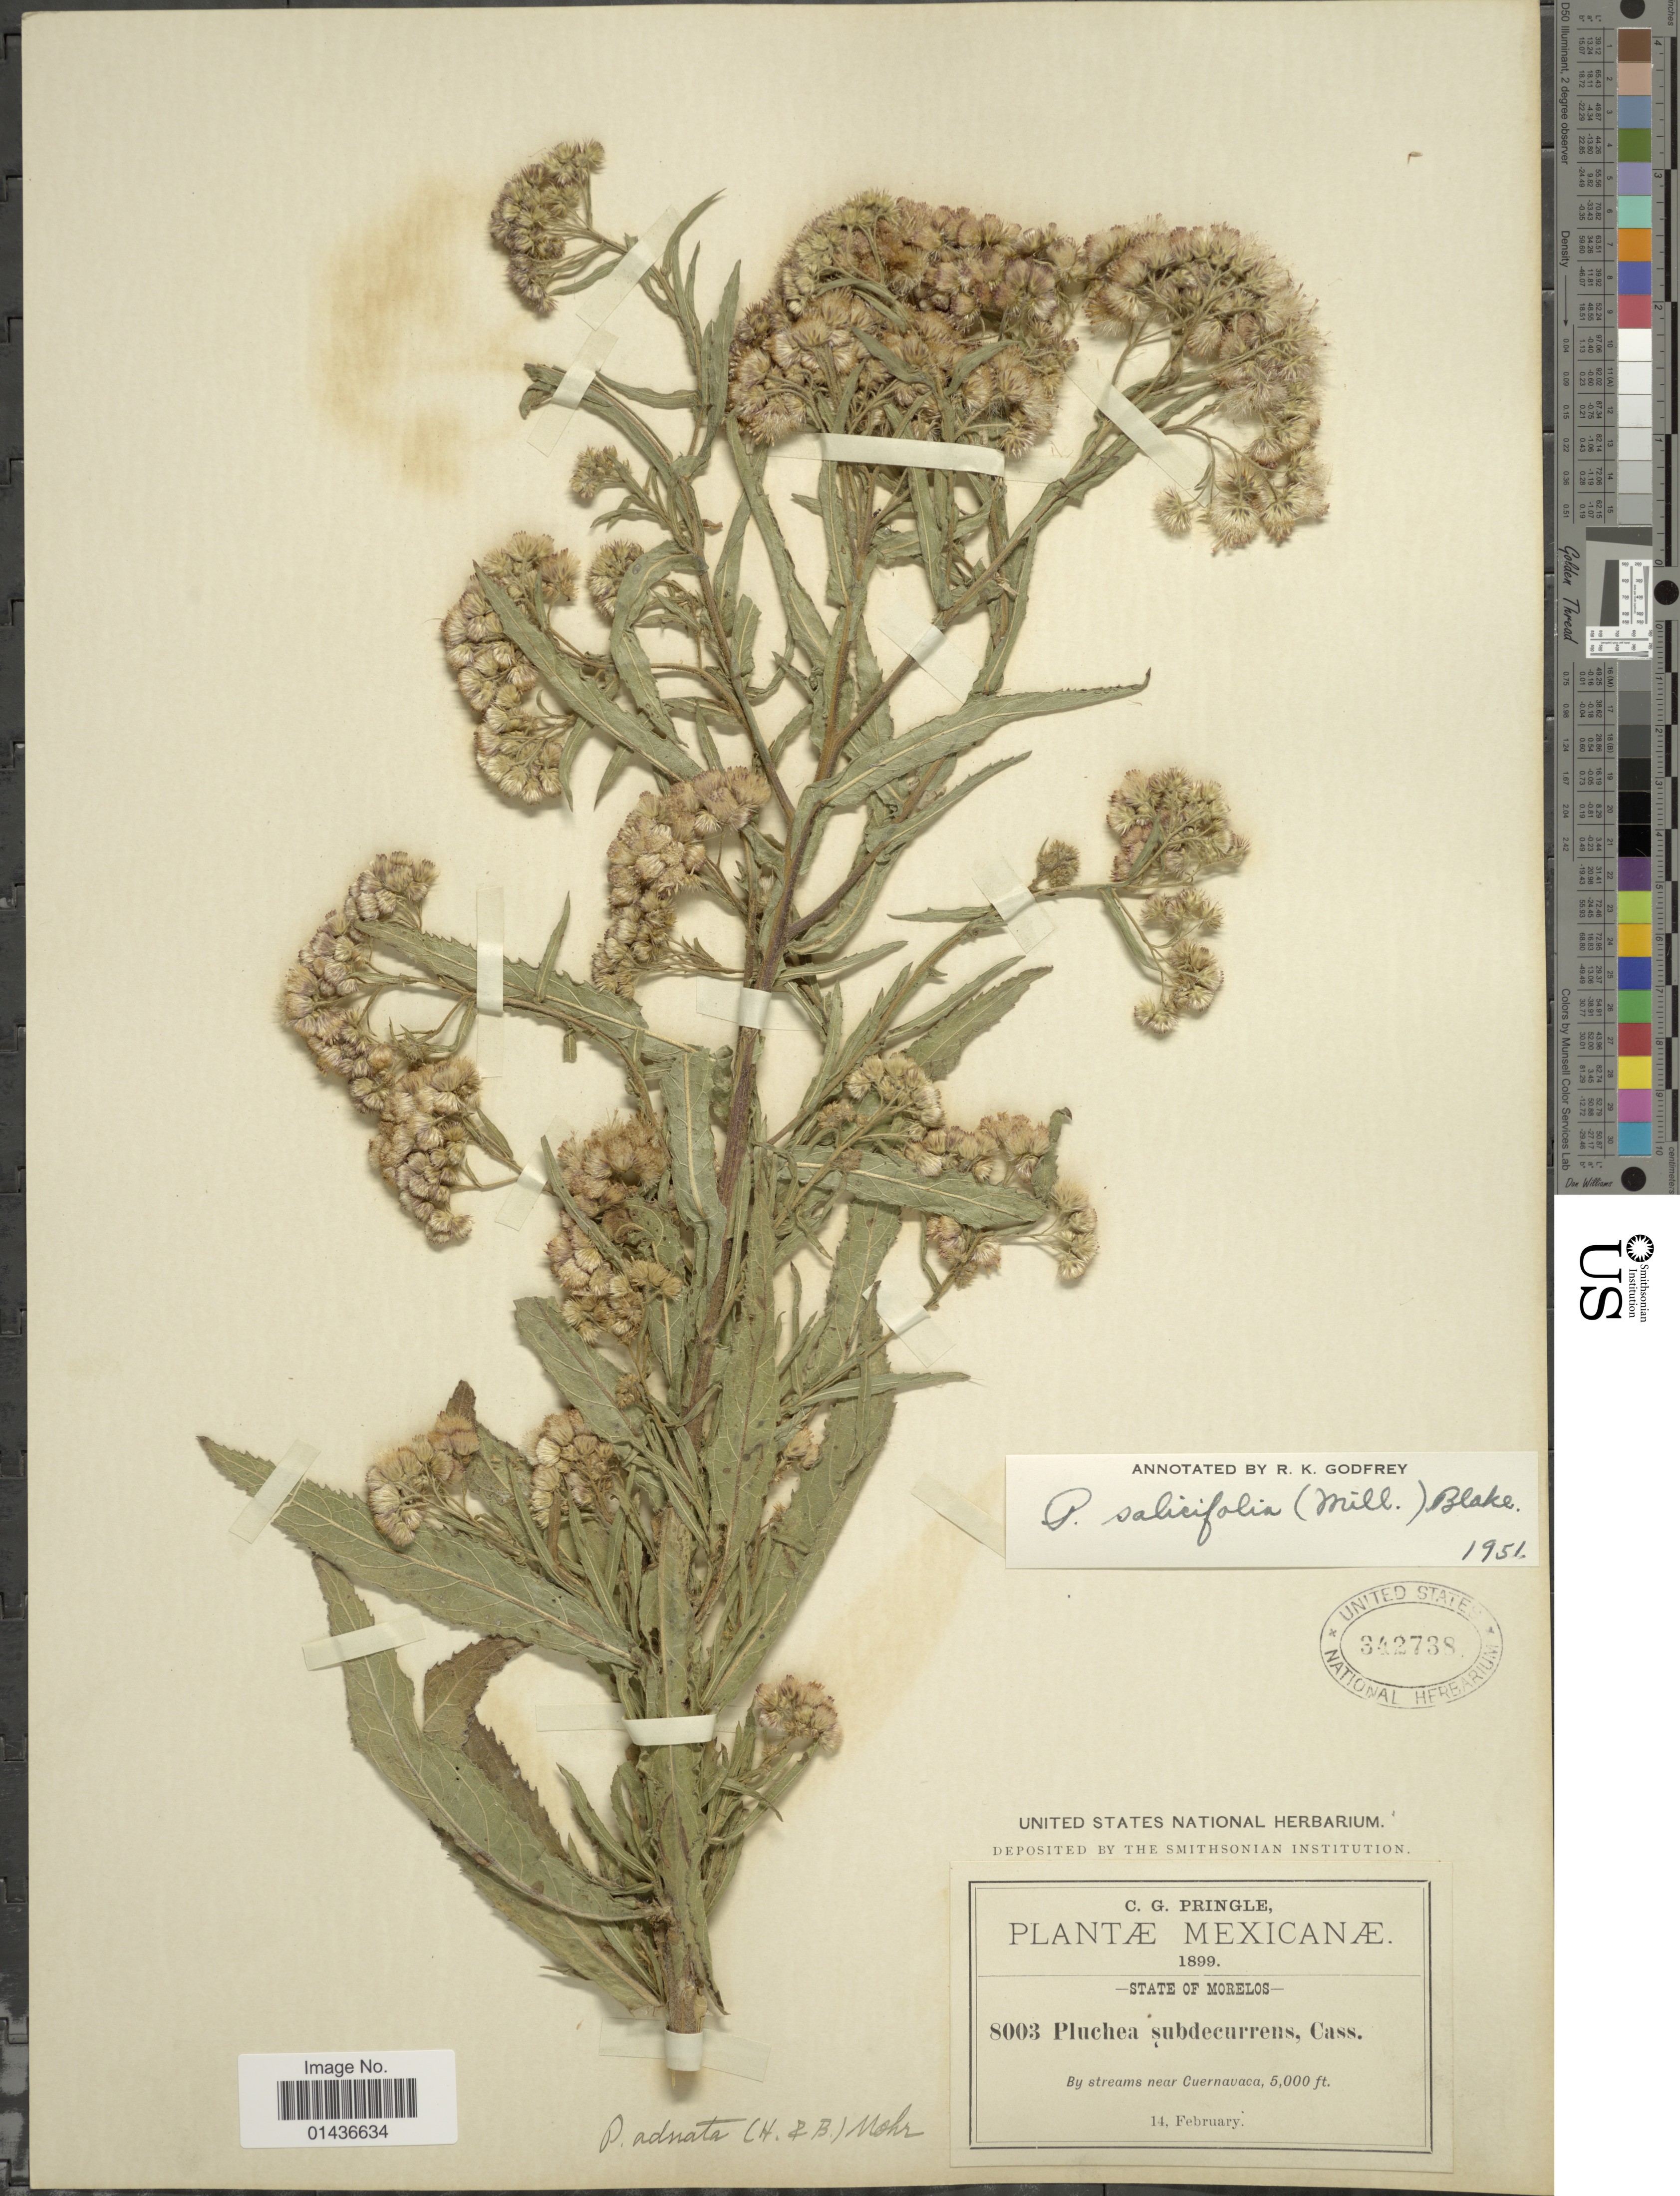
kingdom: Plantae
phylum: Tracheophyta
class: Magnoliopsida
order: Asterales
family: Asteraceae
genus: Pluchea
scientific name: Pluchea salicifolia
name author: (Mill.) S.F. Blake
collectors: C. G. Pringle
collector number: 8003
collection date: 1899-02-14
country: Mexico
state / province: Morelos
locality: Near Cuernavaca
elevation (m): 1524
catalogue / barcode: US 342738